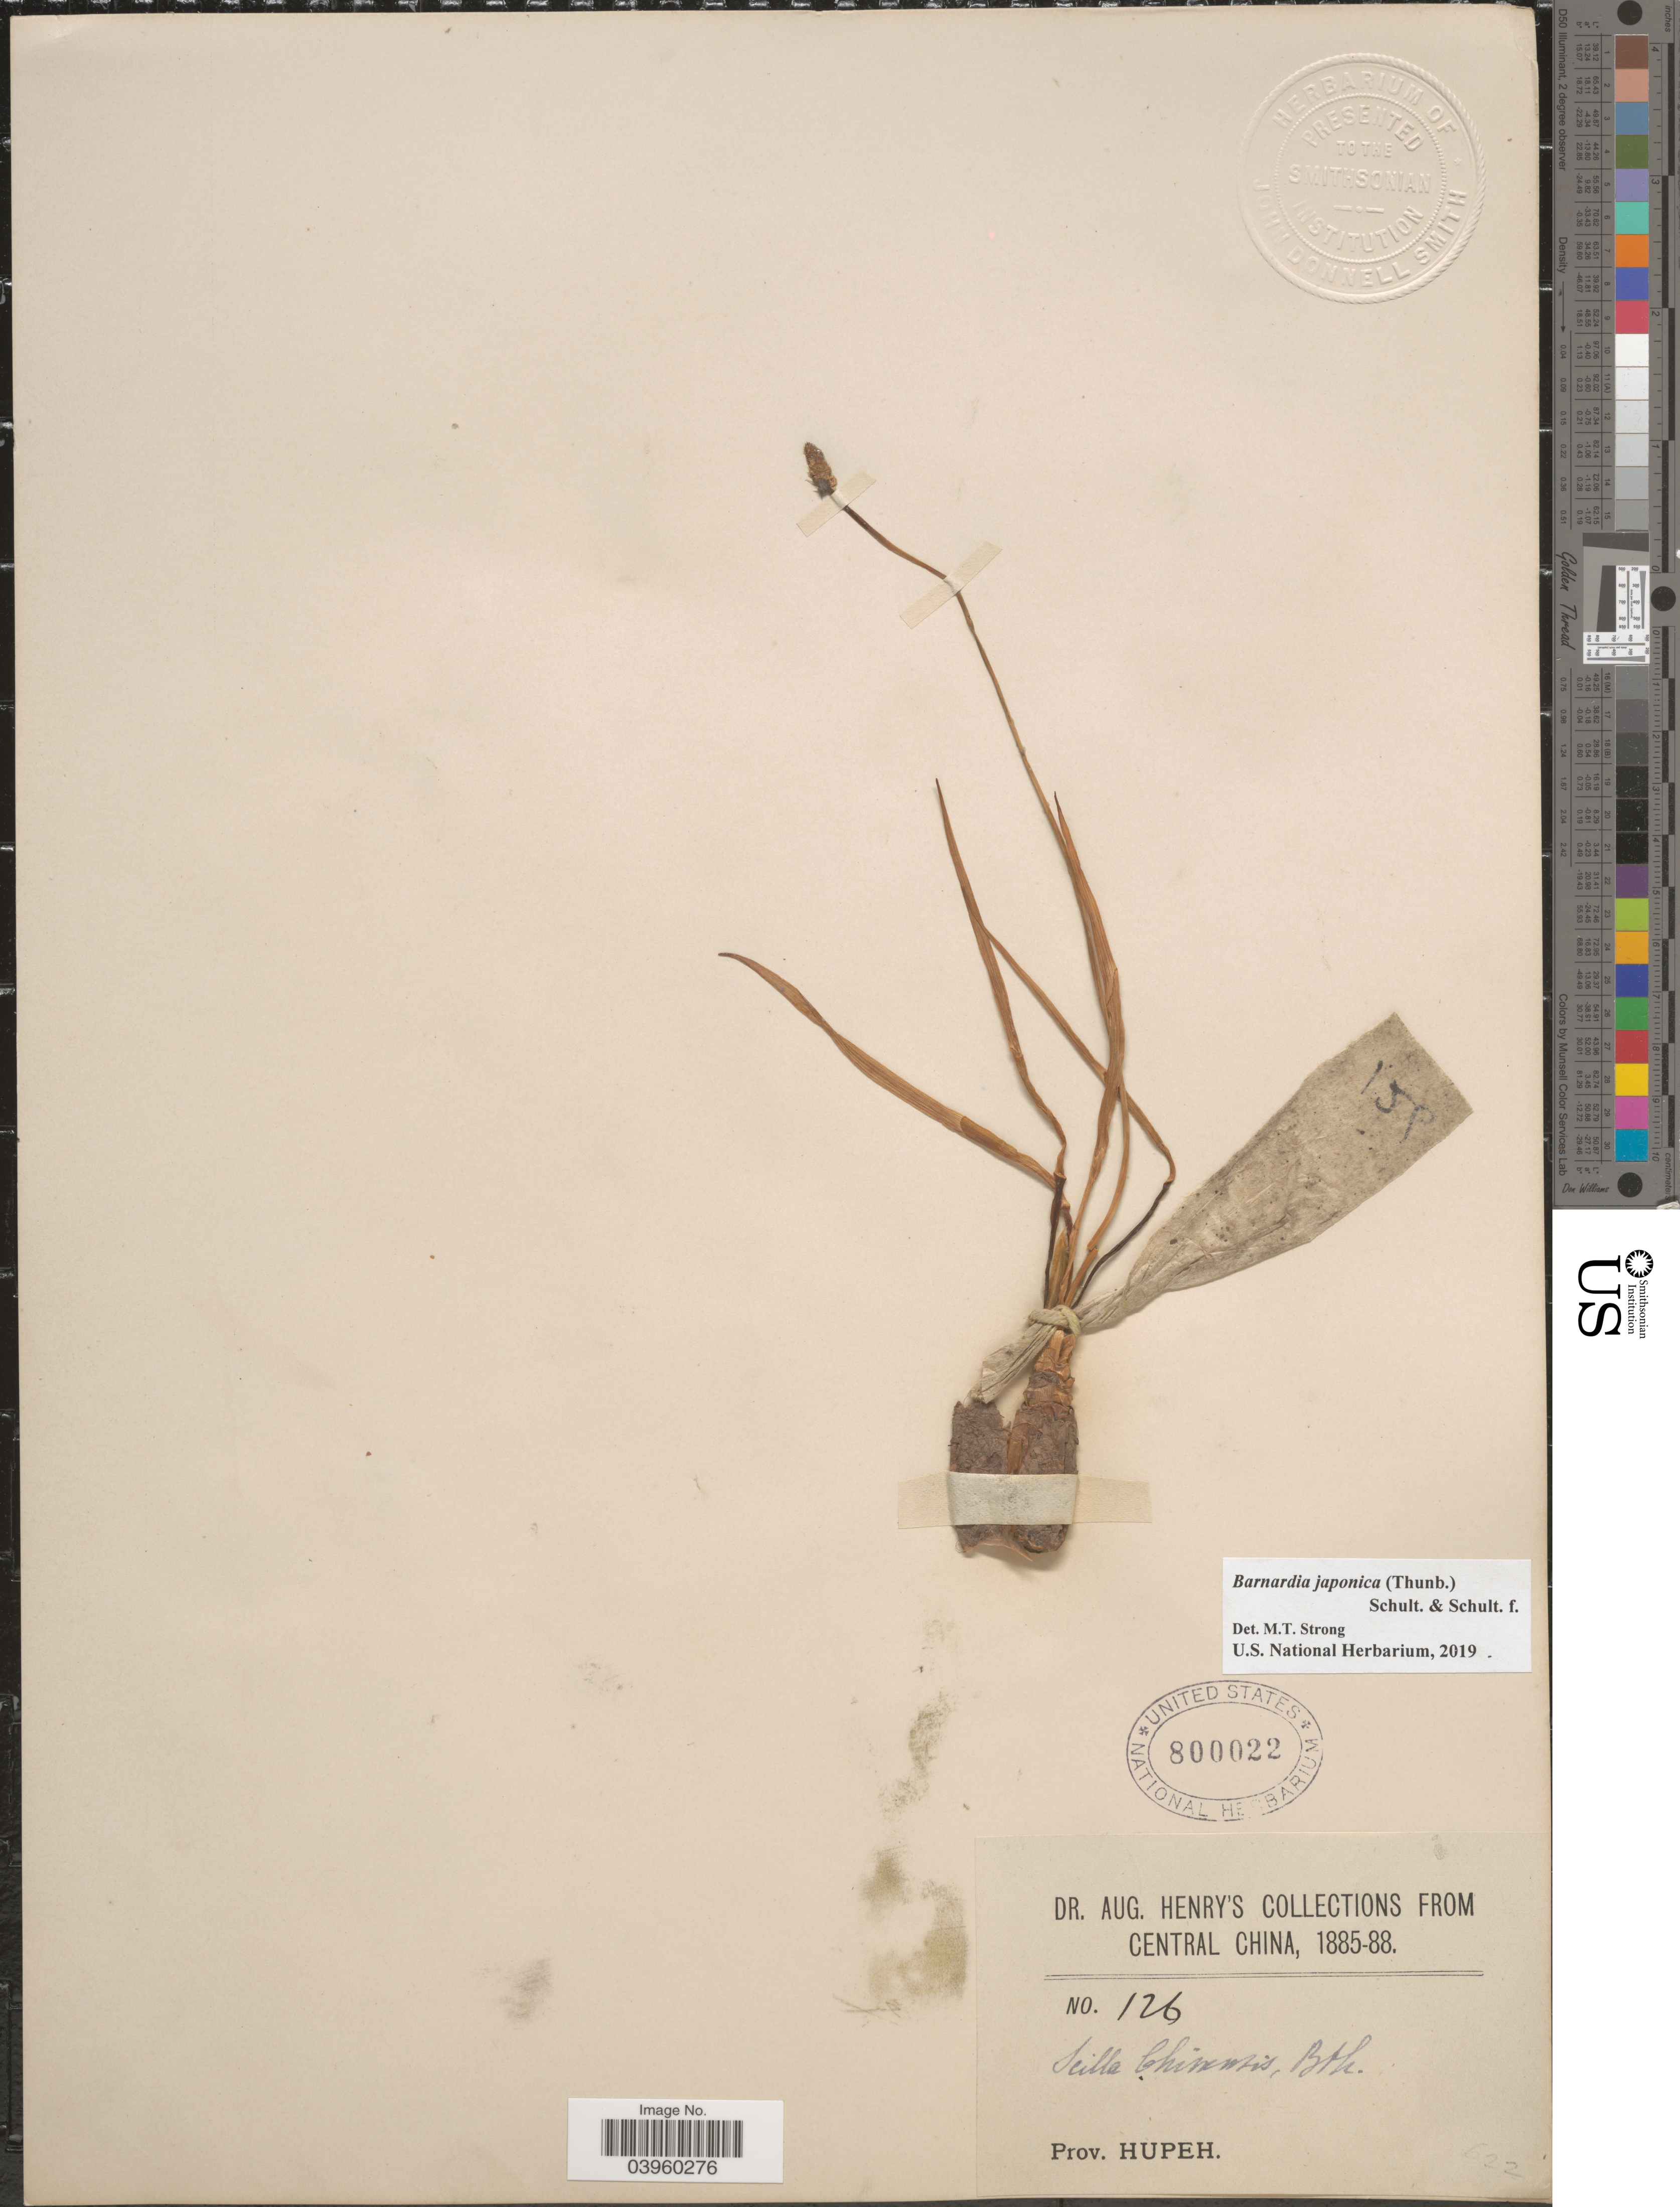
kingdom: Plantae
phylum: Tracheophyta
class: Liliopsida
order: Asparagales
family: Asparagaceae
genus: Barnardia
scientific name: Barnardia japonica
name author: (Thunb.) Schult. & Schult. f.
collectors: A. Henry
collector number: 126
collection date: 1885/1888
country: China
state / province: Hubei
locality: Central China. Prov. Hupeh.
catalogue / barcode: US 800022